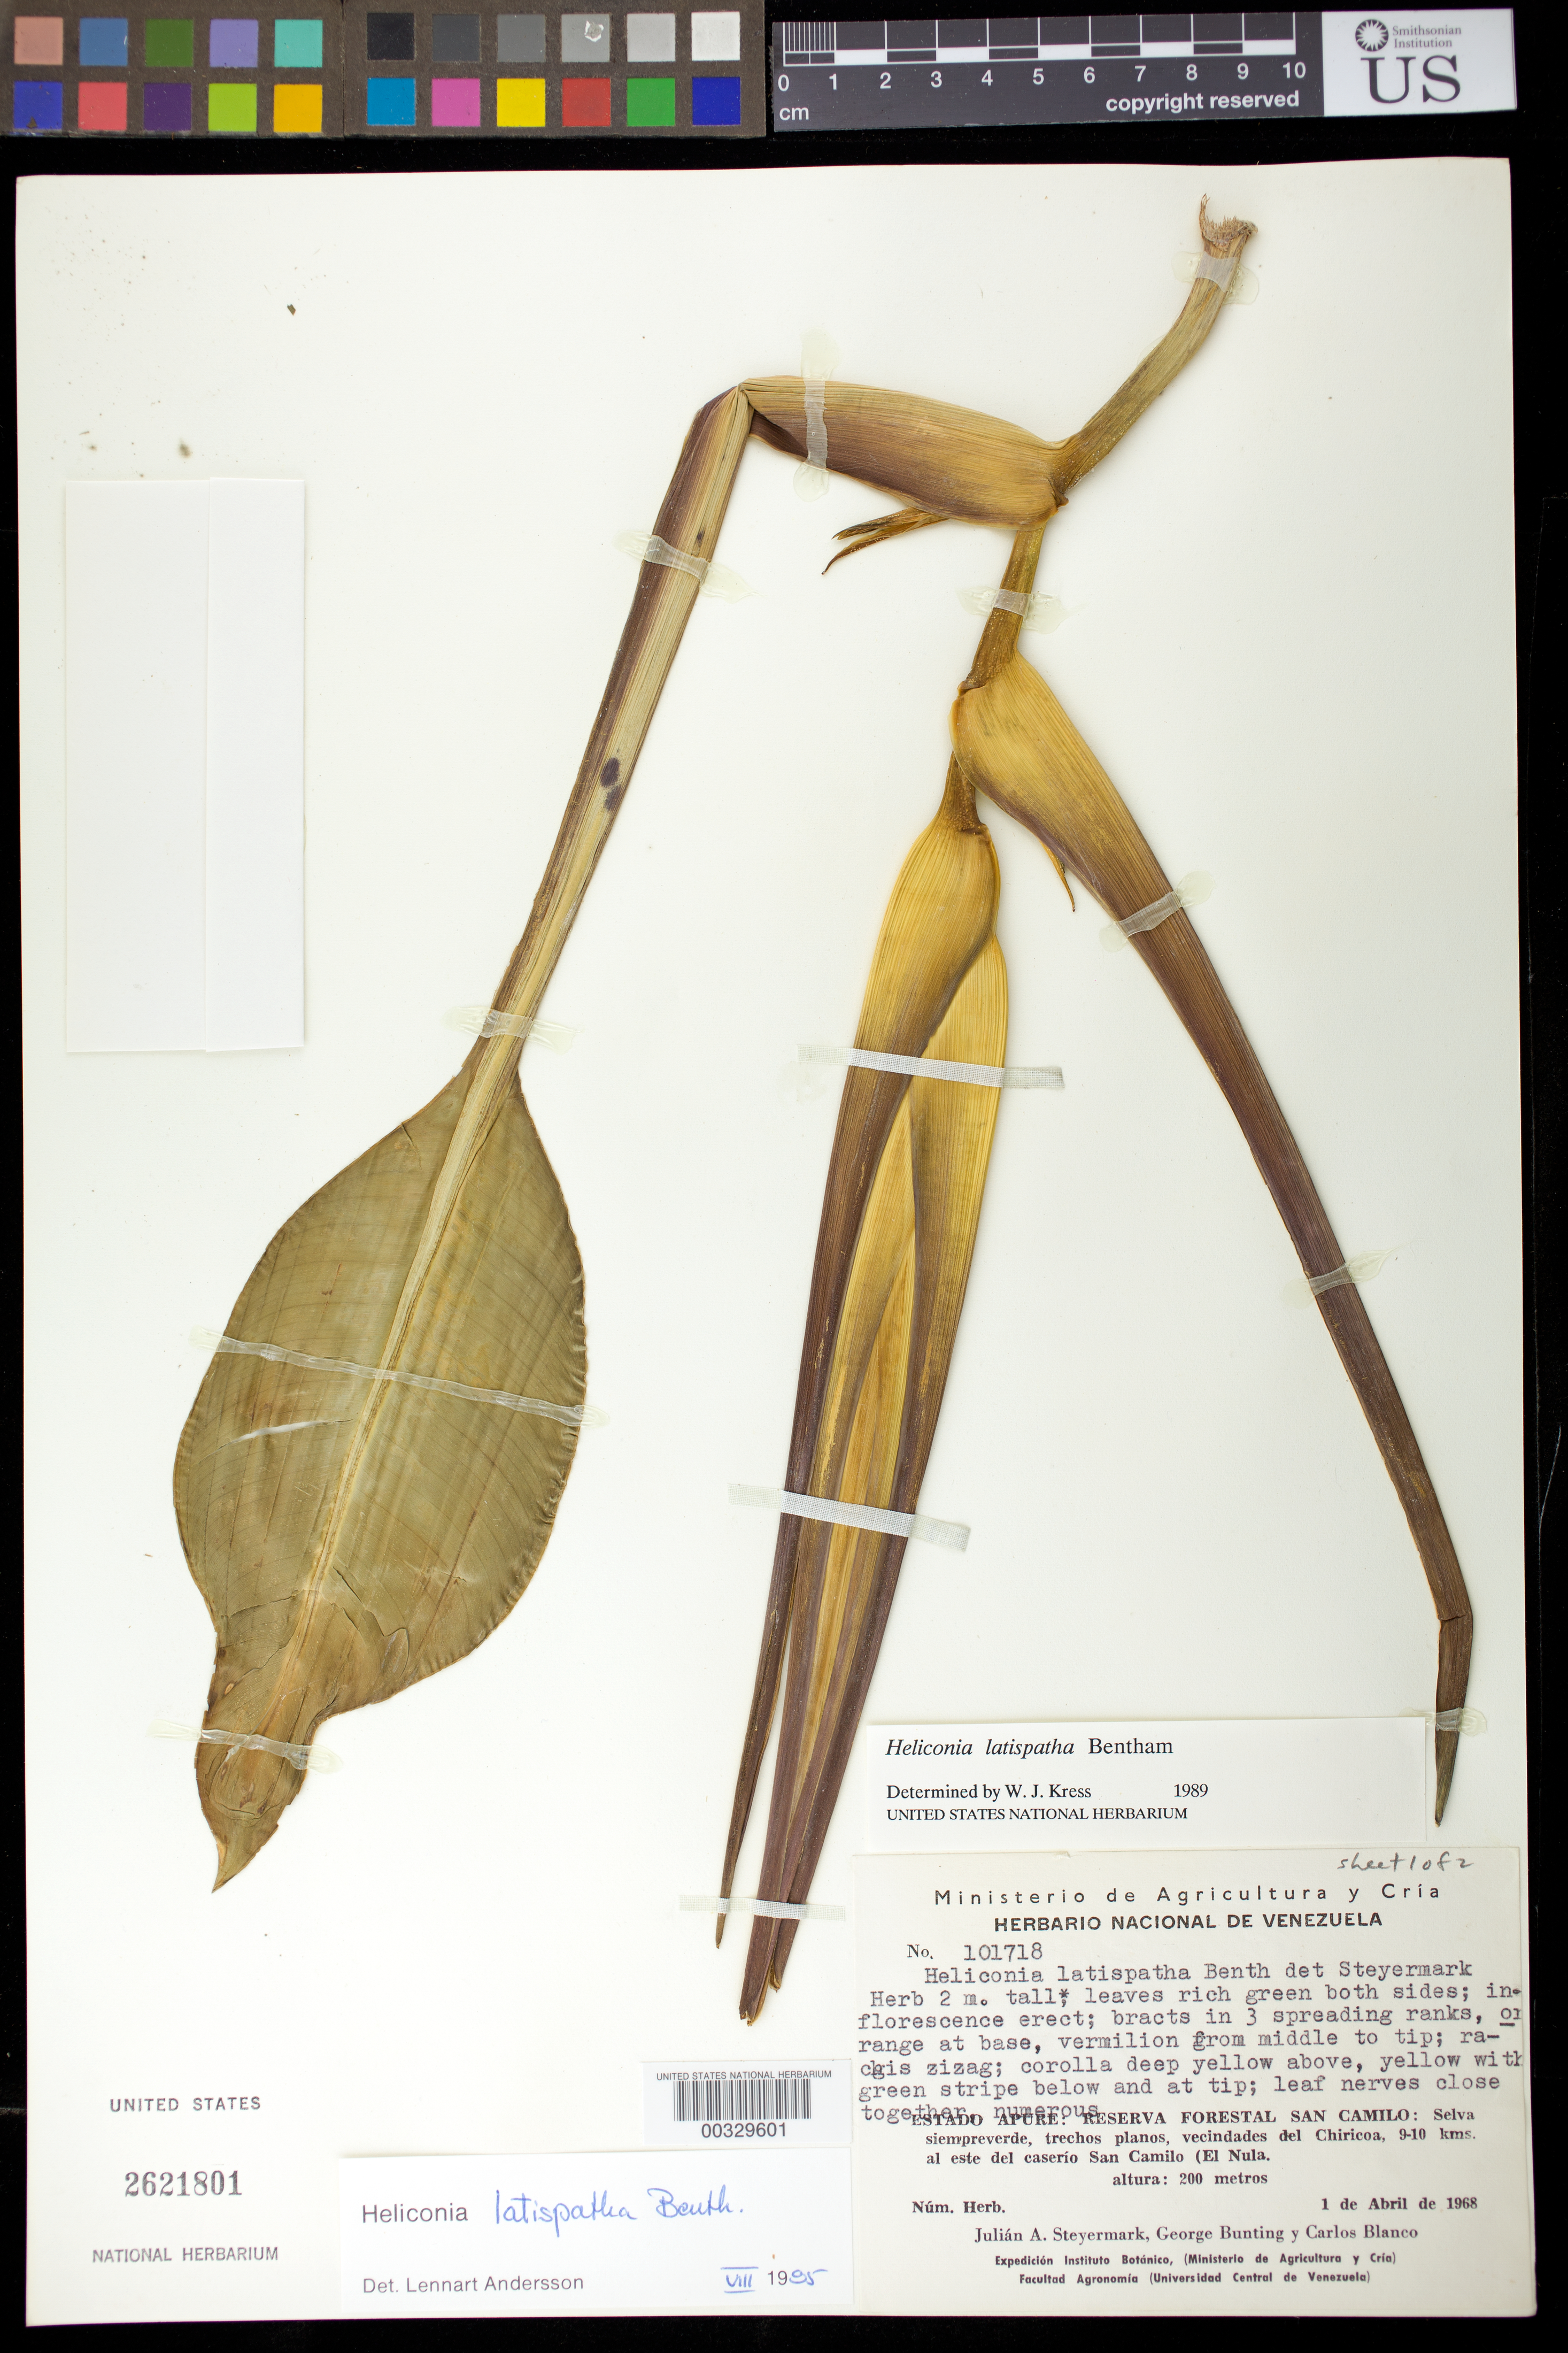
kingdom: Plantae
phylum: Tracheophyta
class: Liliopsida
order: Zingiberales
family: Heliconiaceae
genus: Heliconia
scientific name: Heliconia latispatha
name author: Benth.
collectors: J. Steyermark, G. S. Bunting & C. A. Blanco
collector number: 101718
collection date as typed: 01 Apr 1968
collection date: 1968-04-01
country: Venezuela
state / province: Apure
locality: Reserva forestal san camilo, vicinity of chiricoa, 9-10 km e of caserio san camilo (el nula)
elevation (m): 200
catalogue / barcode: US 2621801